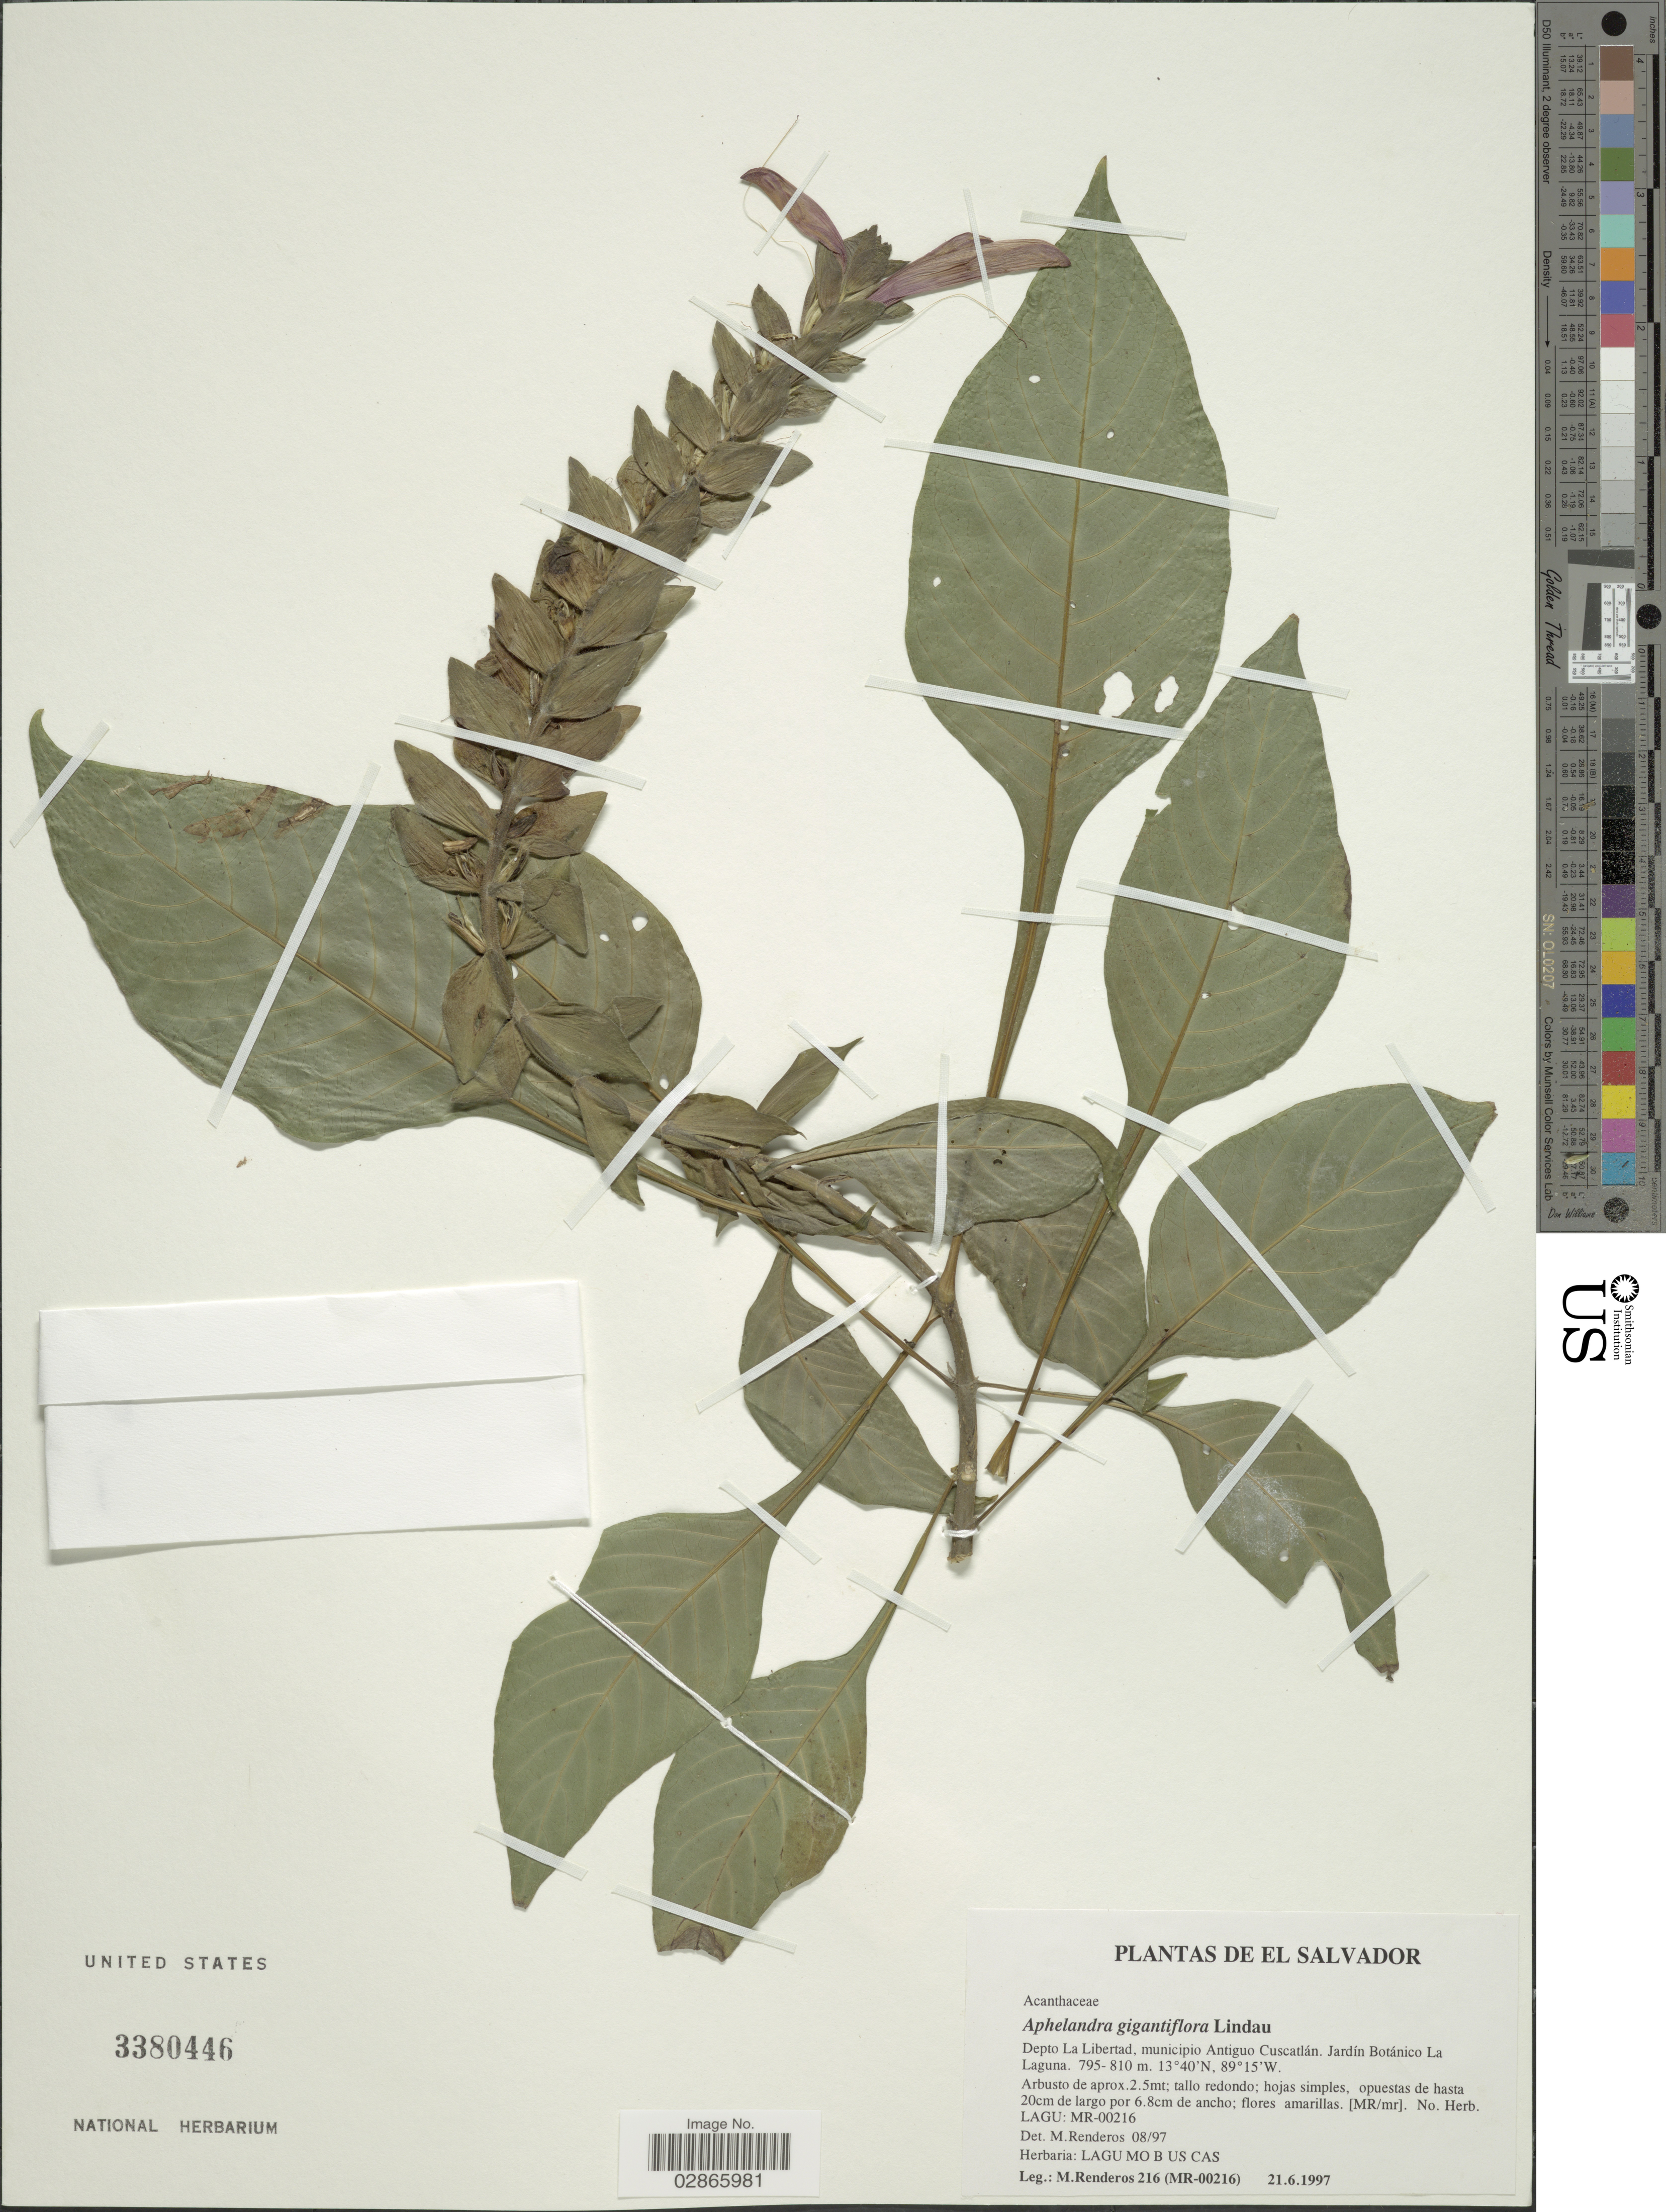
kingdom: Plantae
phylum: Tracheophyta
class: Magnoliopsida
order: Lamiales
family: Acanthaceae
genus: Aphelandra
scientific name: Aphelandra gigantiflora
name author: Lindau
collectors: M. Renderos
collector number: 216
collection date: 1997-06-21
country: El Salvador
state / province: La Libertad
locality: Depto La Libertad, municipio Antiguo Cuscatlán. Jardón Botánico La Laguna.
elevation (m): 795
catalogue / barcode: US 3380446